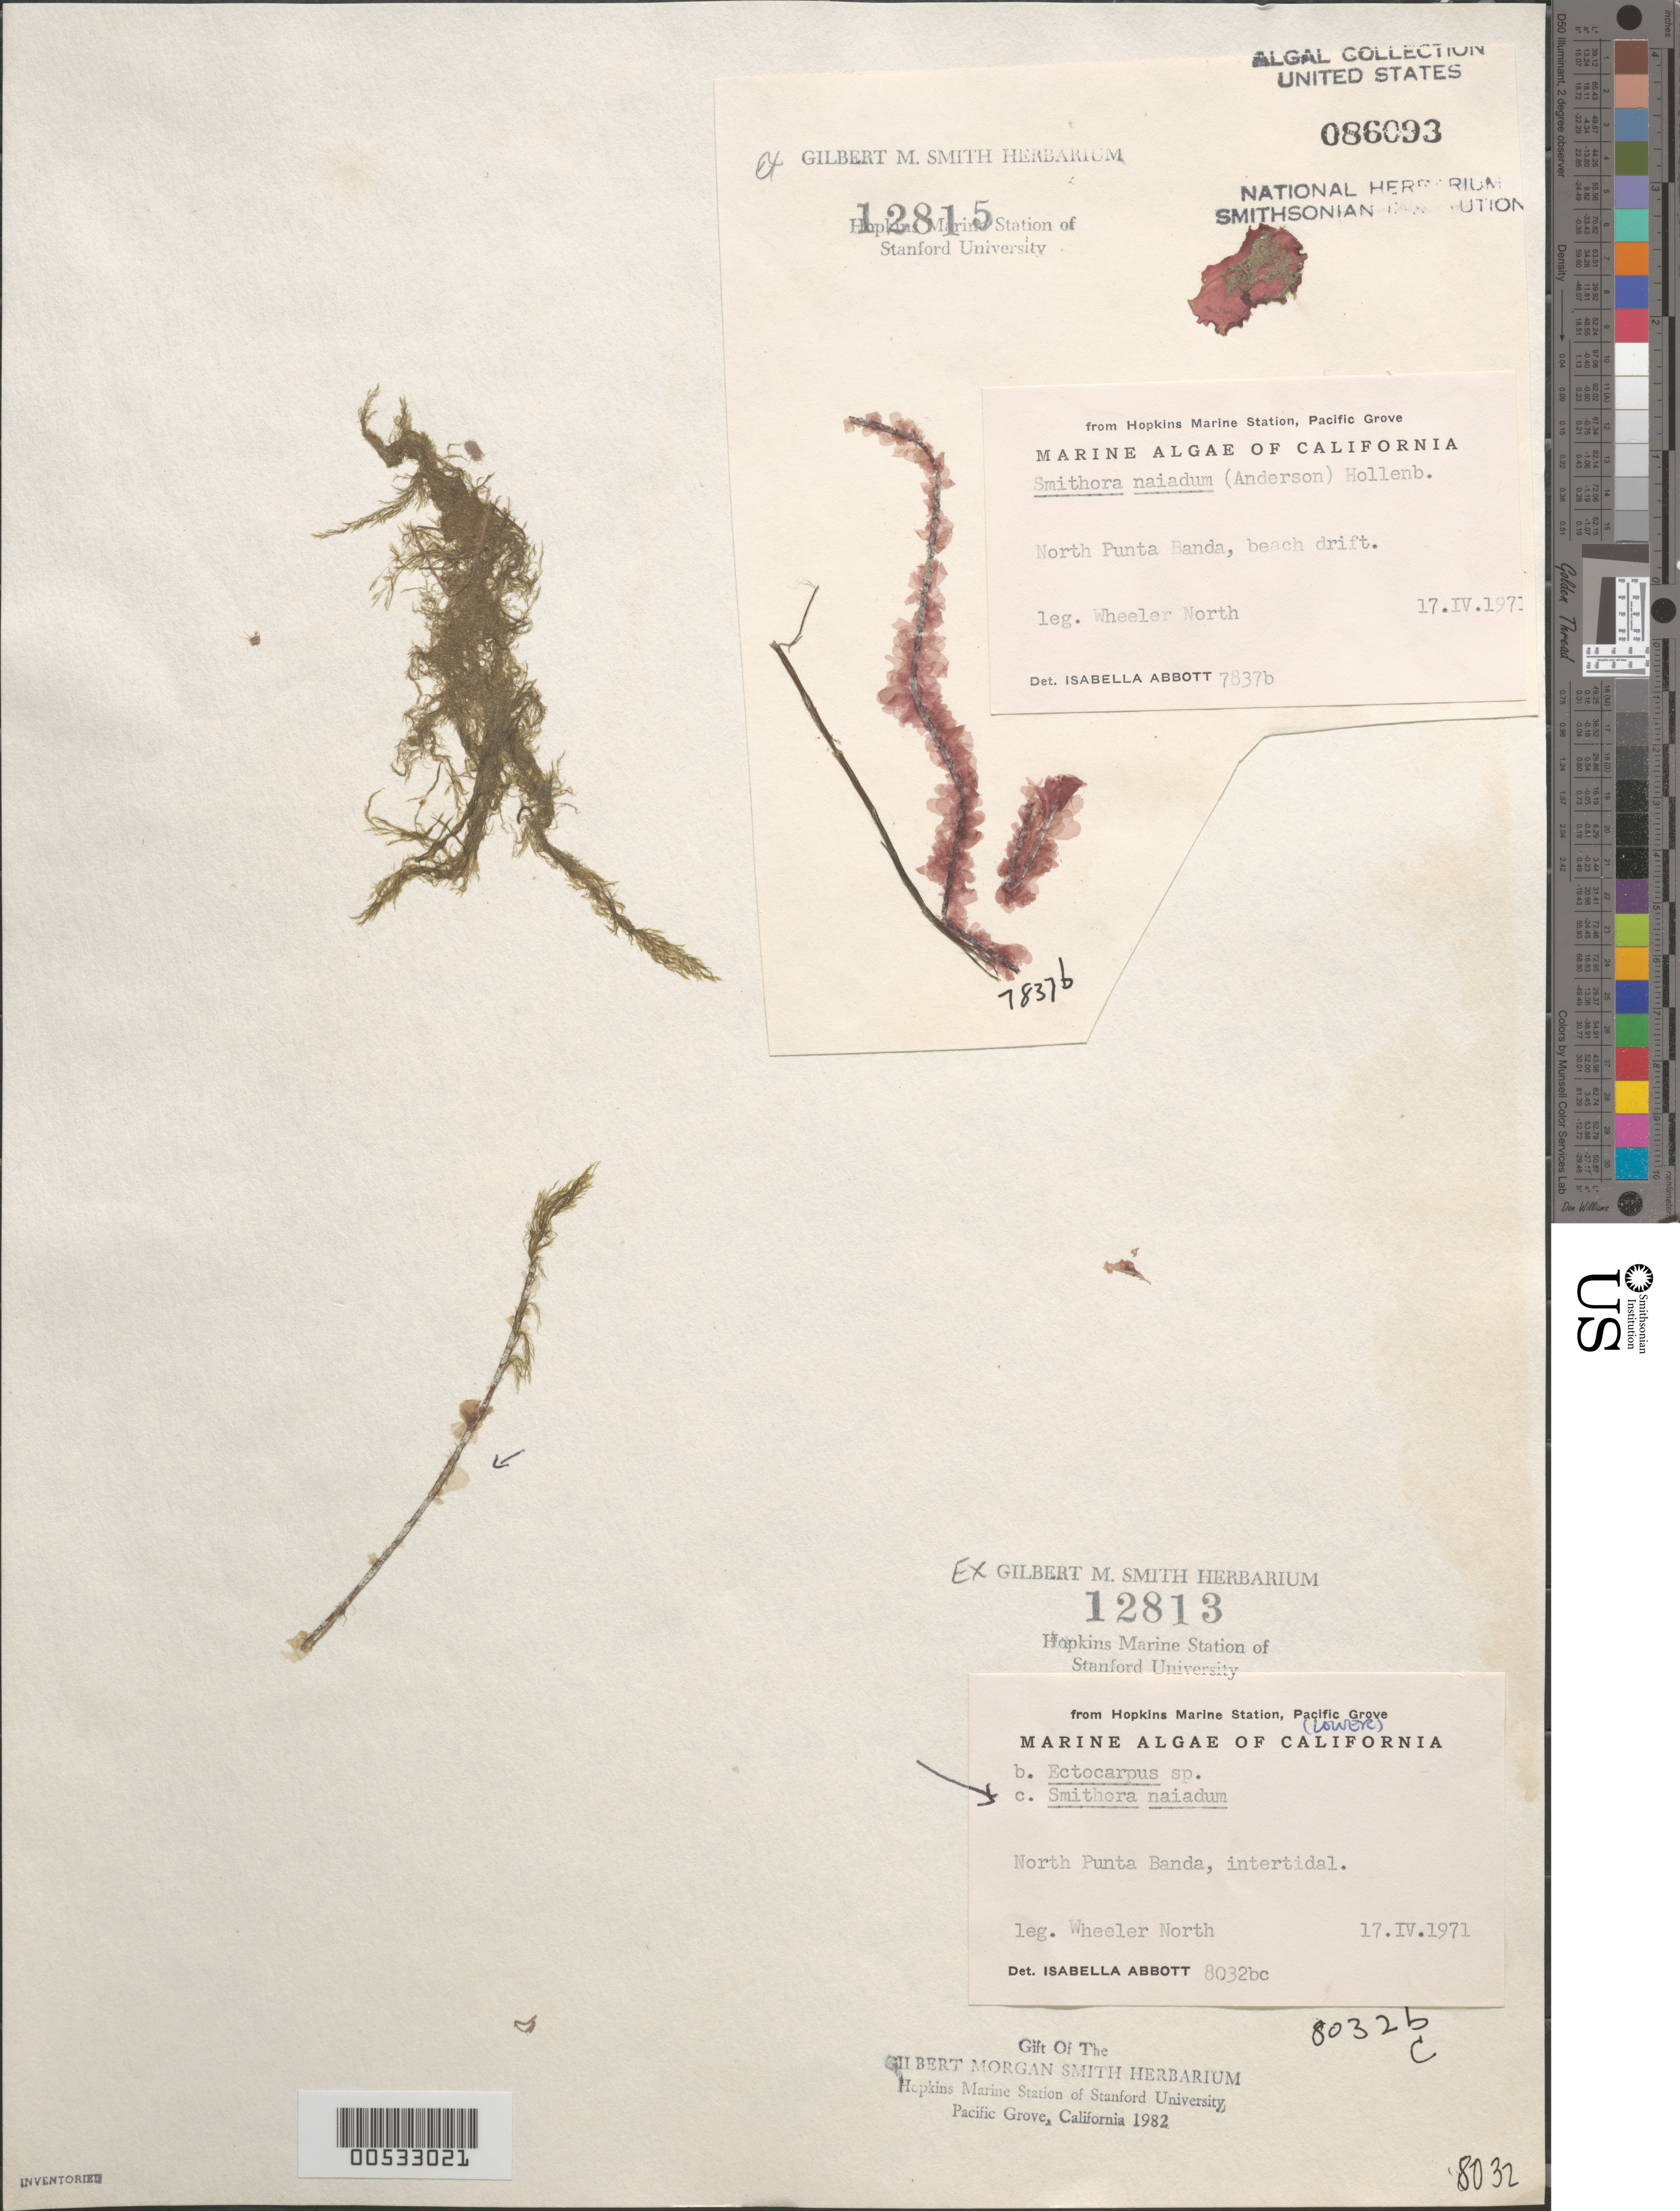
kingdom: Plantae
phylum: Rhodophyta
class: Compsopogonophyceae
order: Erythropeltidales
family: Erythrotrichiaceae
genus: Smithora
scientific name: Smithora naiadum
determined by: Abbott, Isabella A.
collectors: W. North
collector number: IAA 7837B & IAA 8032B & IAA 8032C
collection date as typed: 17 Apr 1971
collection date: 1971-04-17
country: Mexico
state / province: Baja California Norte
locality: North Punta Banda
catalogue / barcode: US 86093